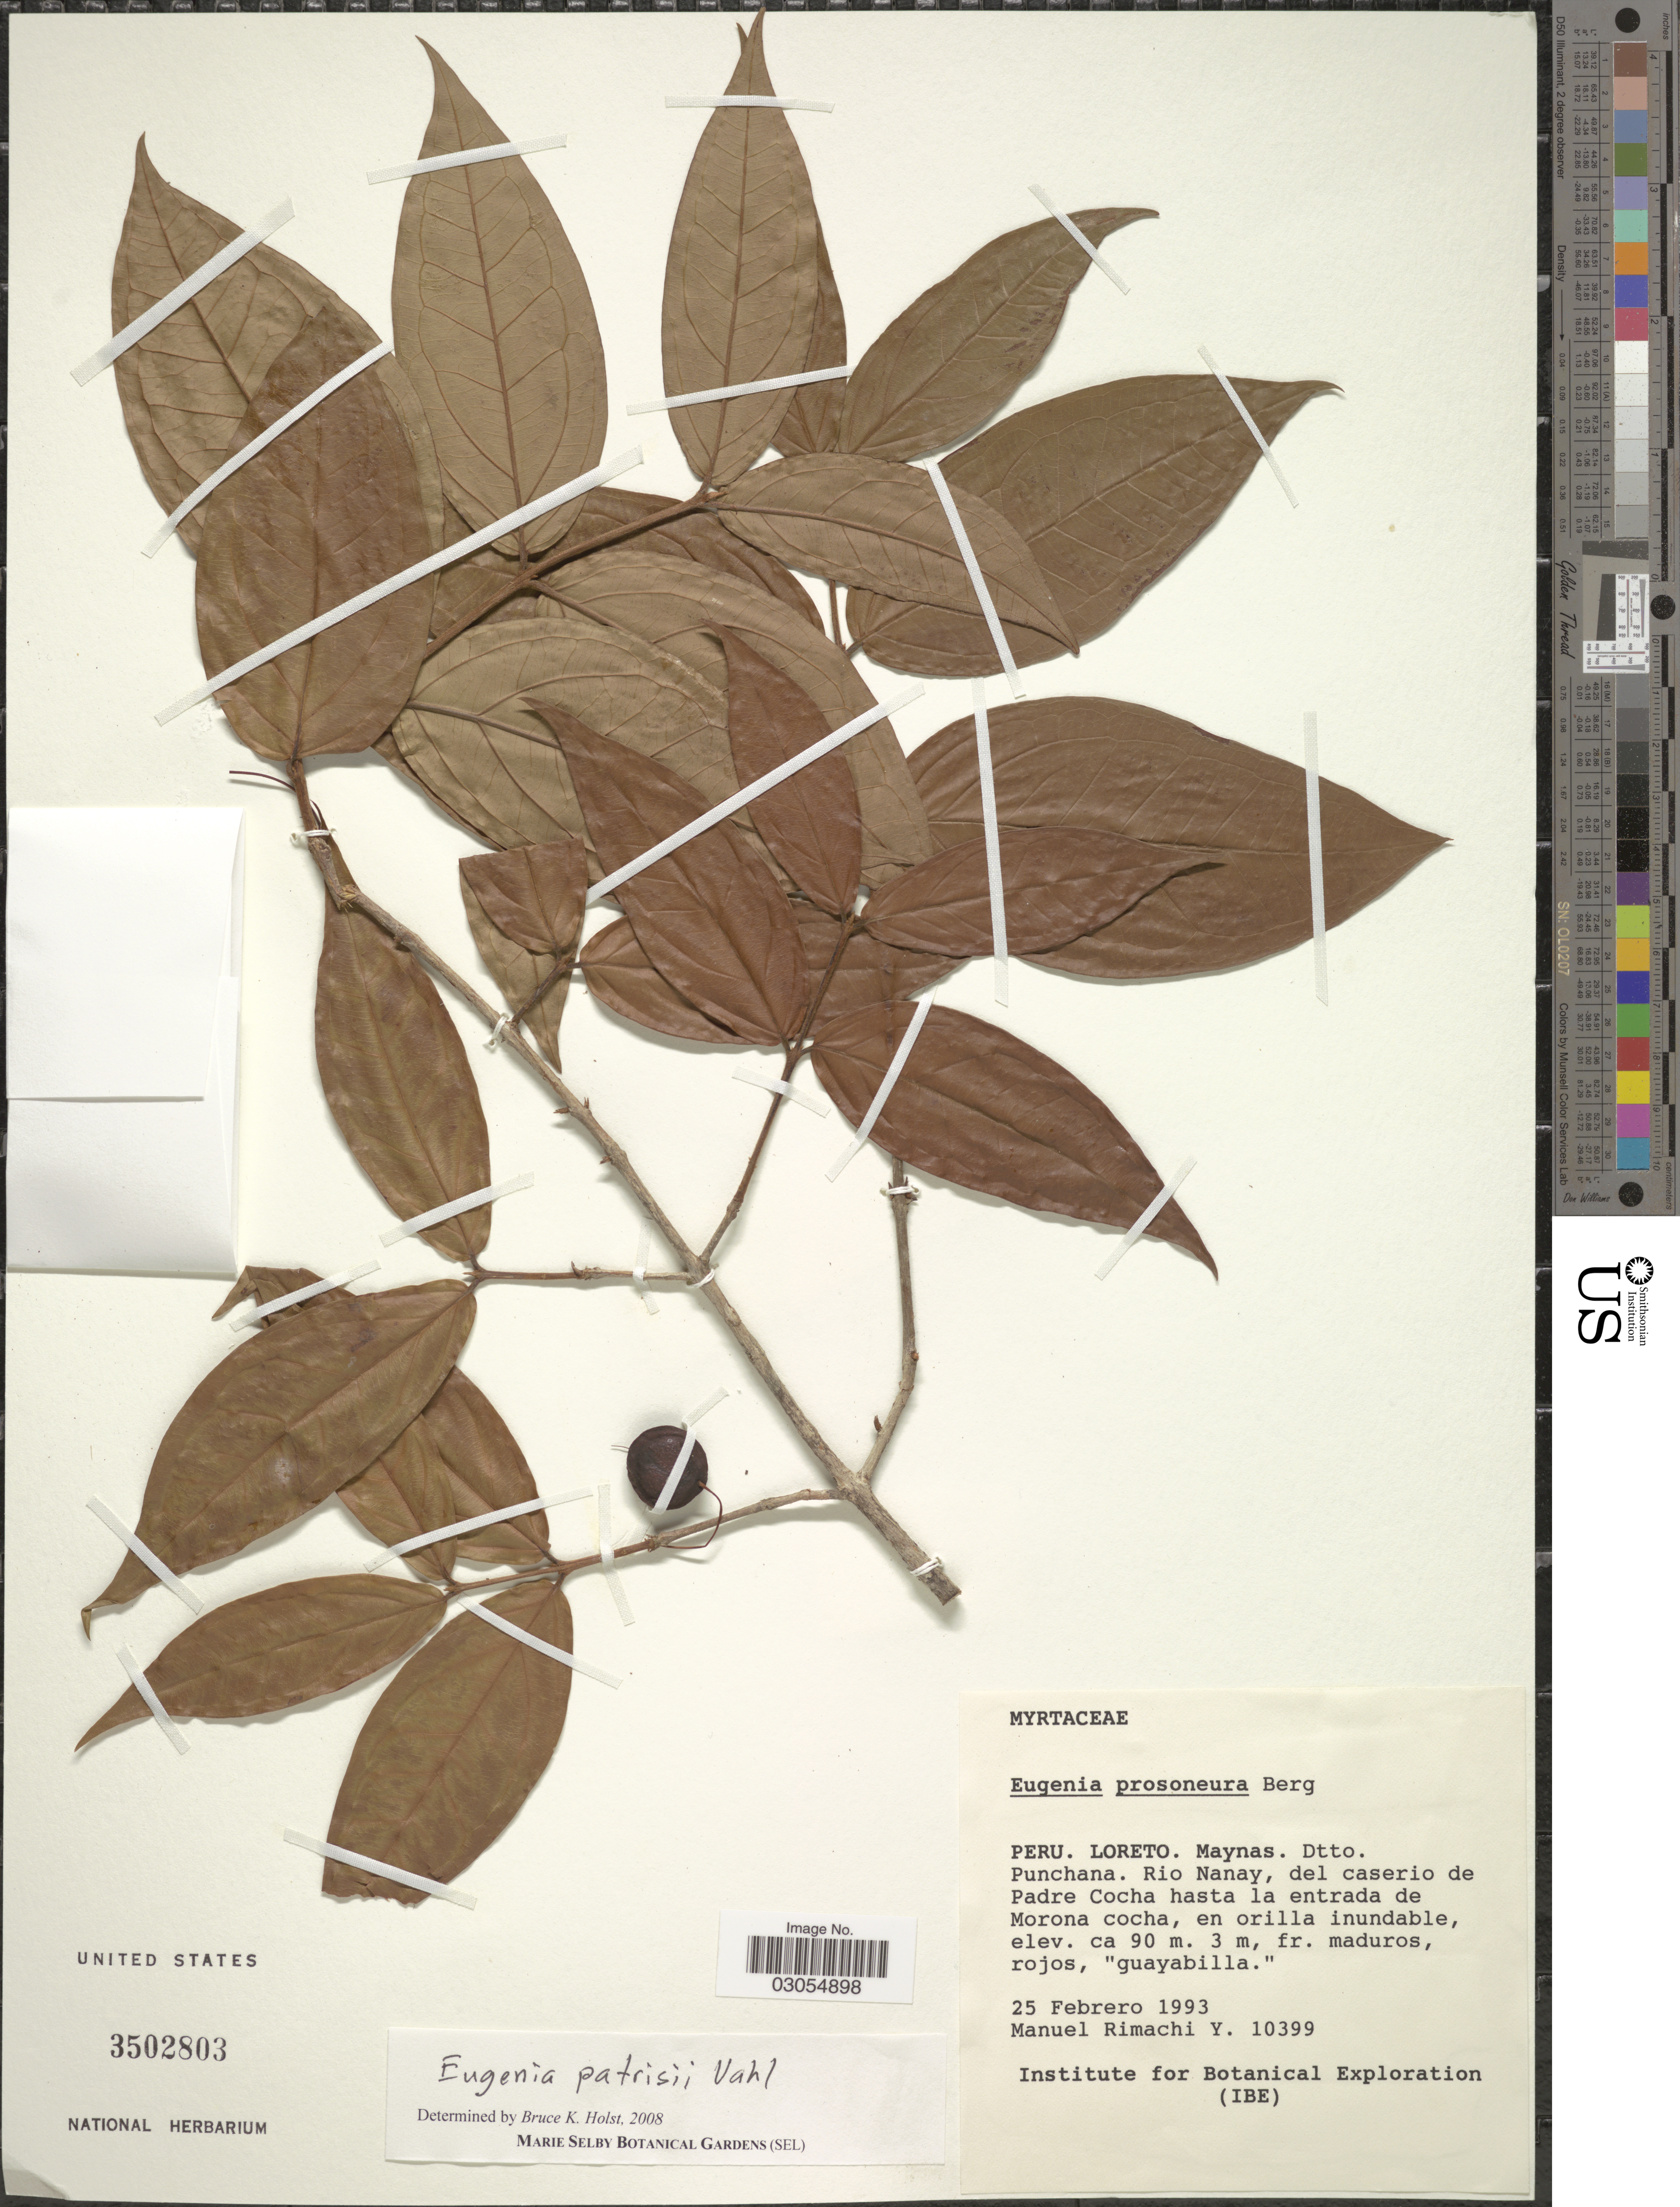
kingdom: Plantae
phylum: Tracheophyta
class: Magnoliopsida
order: Myrtales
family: Myrtaceae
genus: Eugenia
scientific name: Eugenia patrisii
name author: Vahl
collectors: M. Rimachi Y.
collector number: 10399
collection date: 1993-02-25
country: Peru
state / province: Loreto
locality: Maynas. Dtto. Punchana. Rio Nanay, del caserio de Padre Cocha hasta la entrada de Morona cocha.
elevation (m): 90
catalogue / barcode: US 3502803